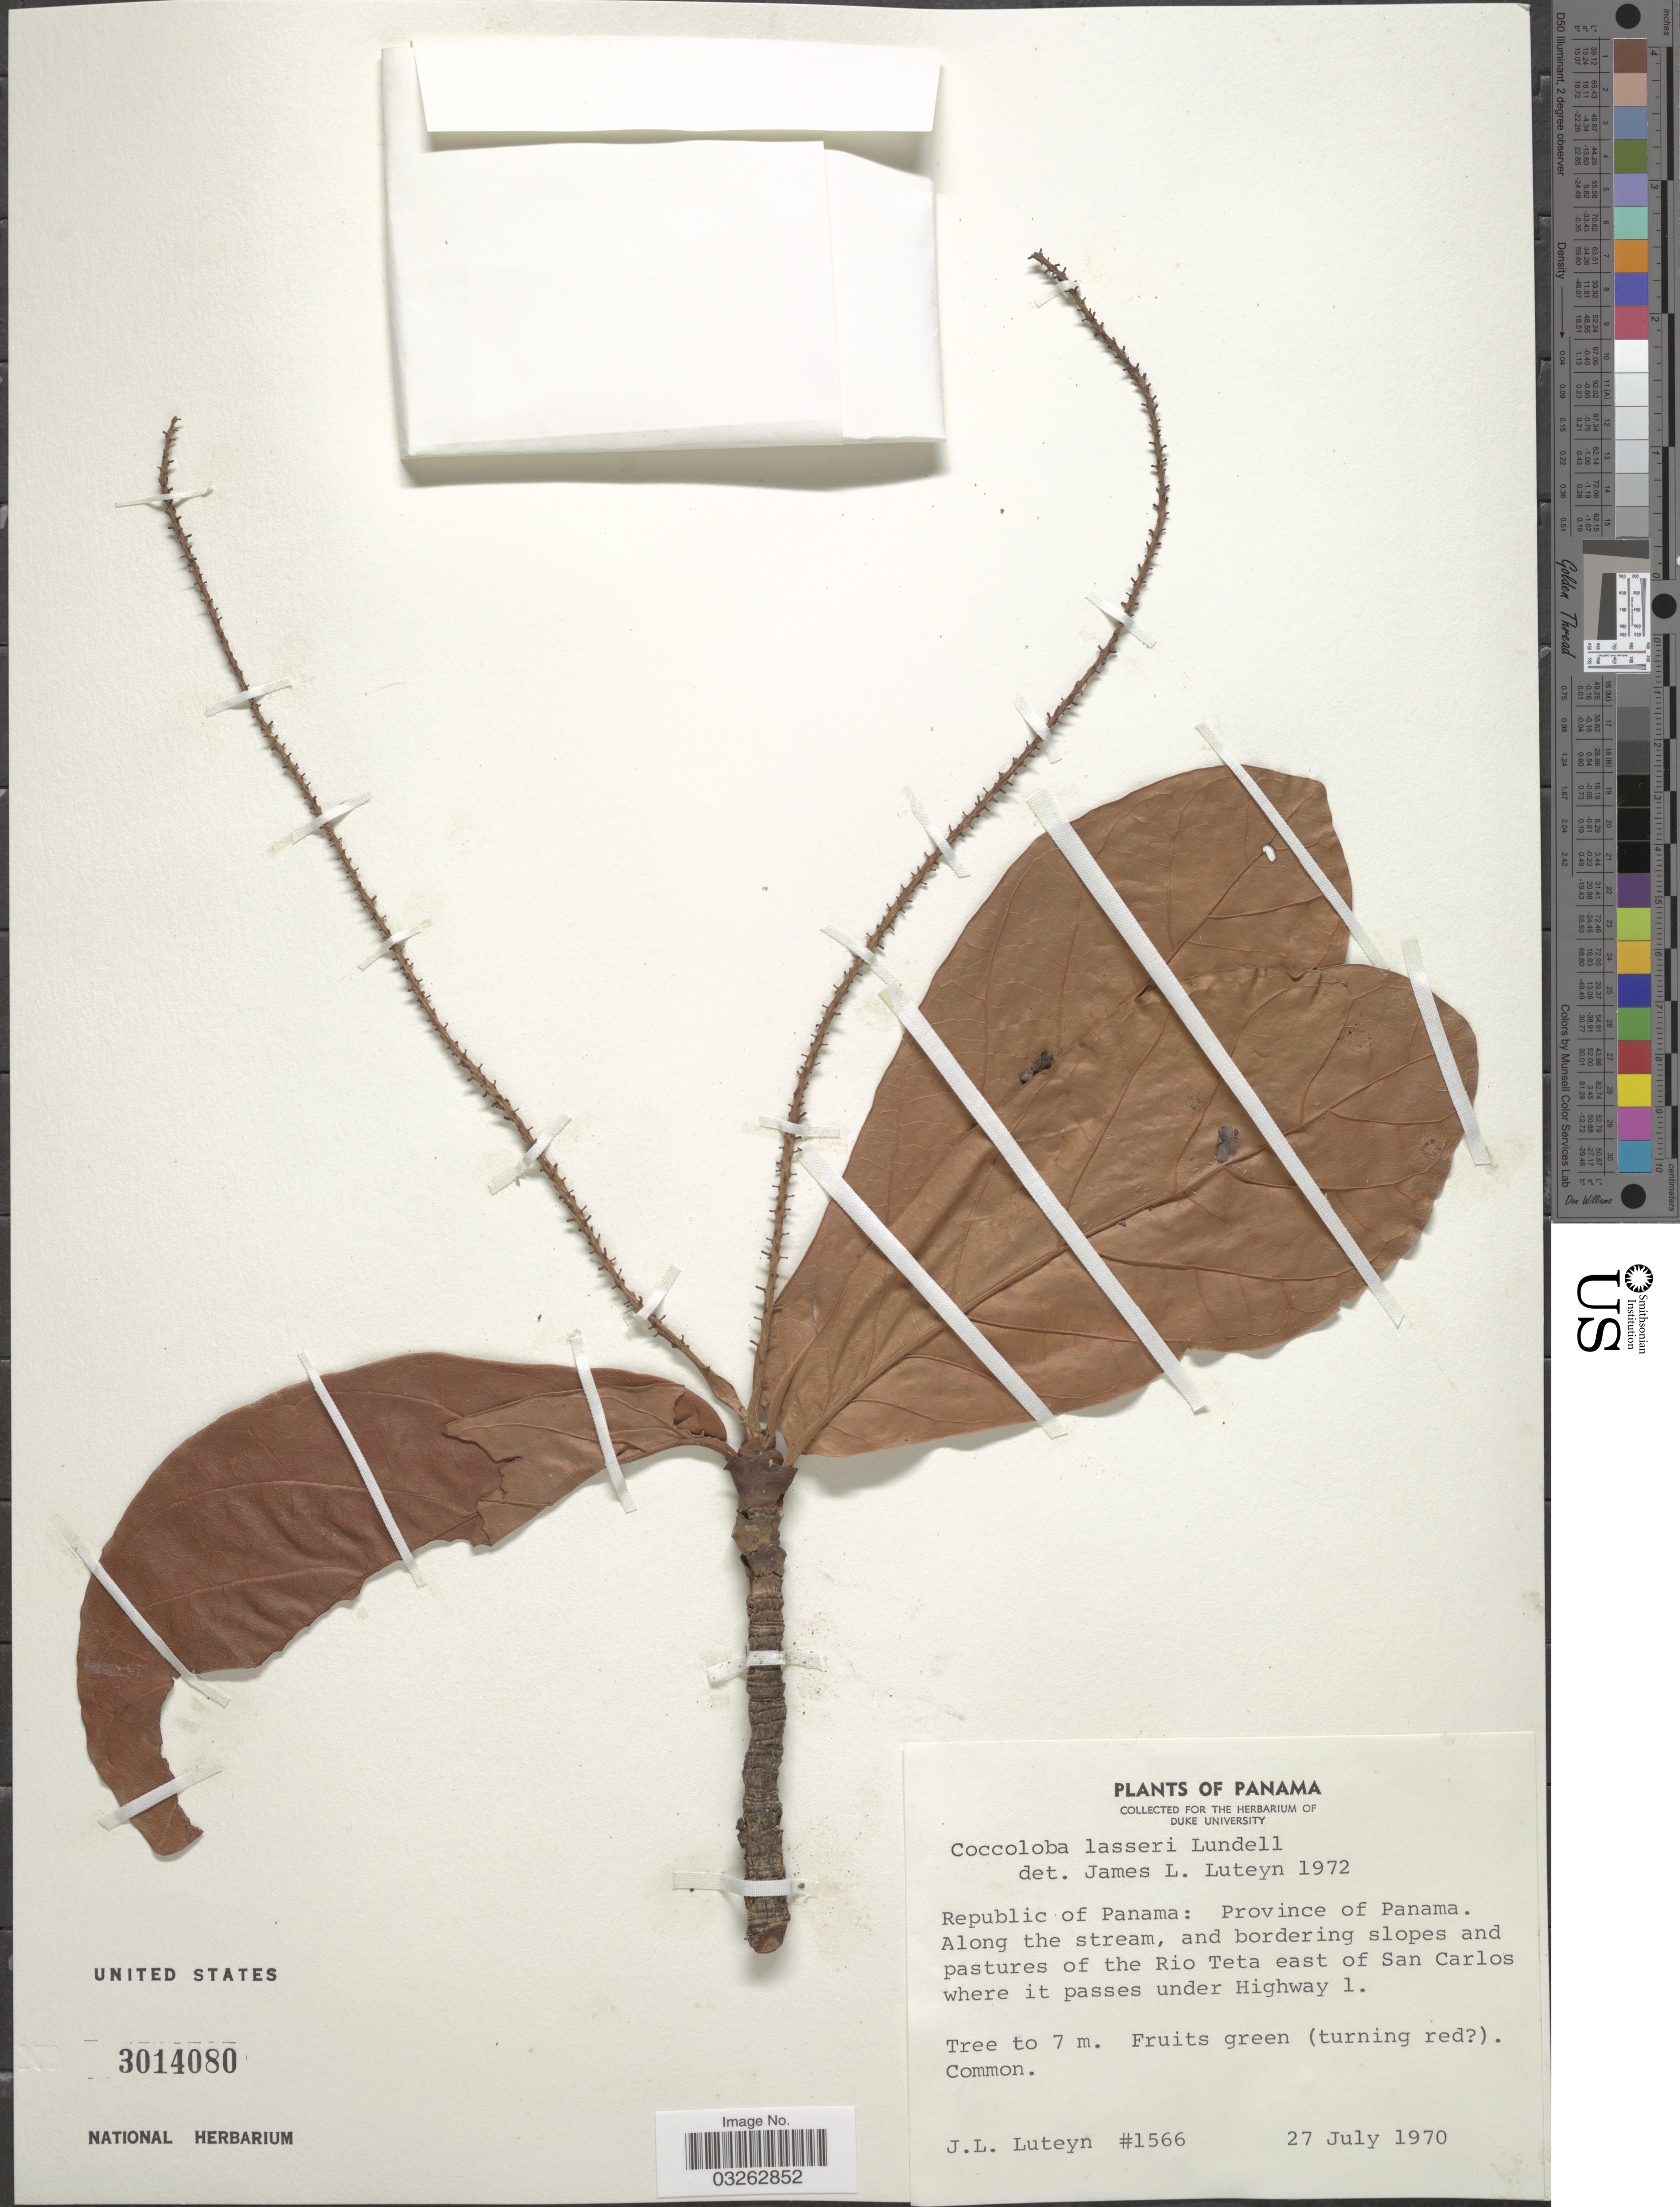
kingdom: Plantae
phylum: Tracheophyta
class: Magnoliopsida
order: Caryophyllales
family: Polygonaceae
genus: Coccoloba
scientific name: Coccoloba lasseri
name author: Lundell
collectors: J. Luteyn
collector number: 1566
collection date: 1970-07-27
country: Panama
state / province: Panamá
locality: Republic of Panama. Along the stream, and bordering slopes and pastures of the Rio Teta east of San Carlos where it passes under Highway 1.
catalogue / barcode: US 3014080